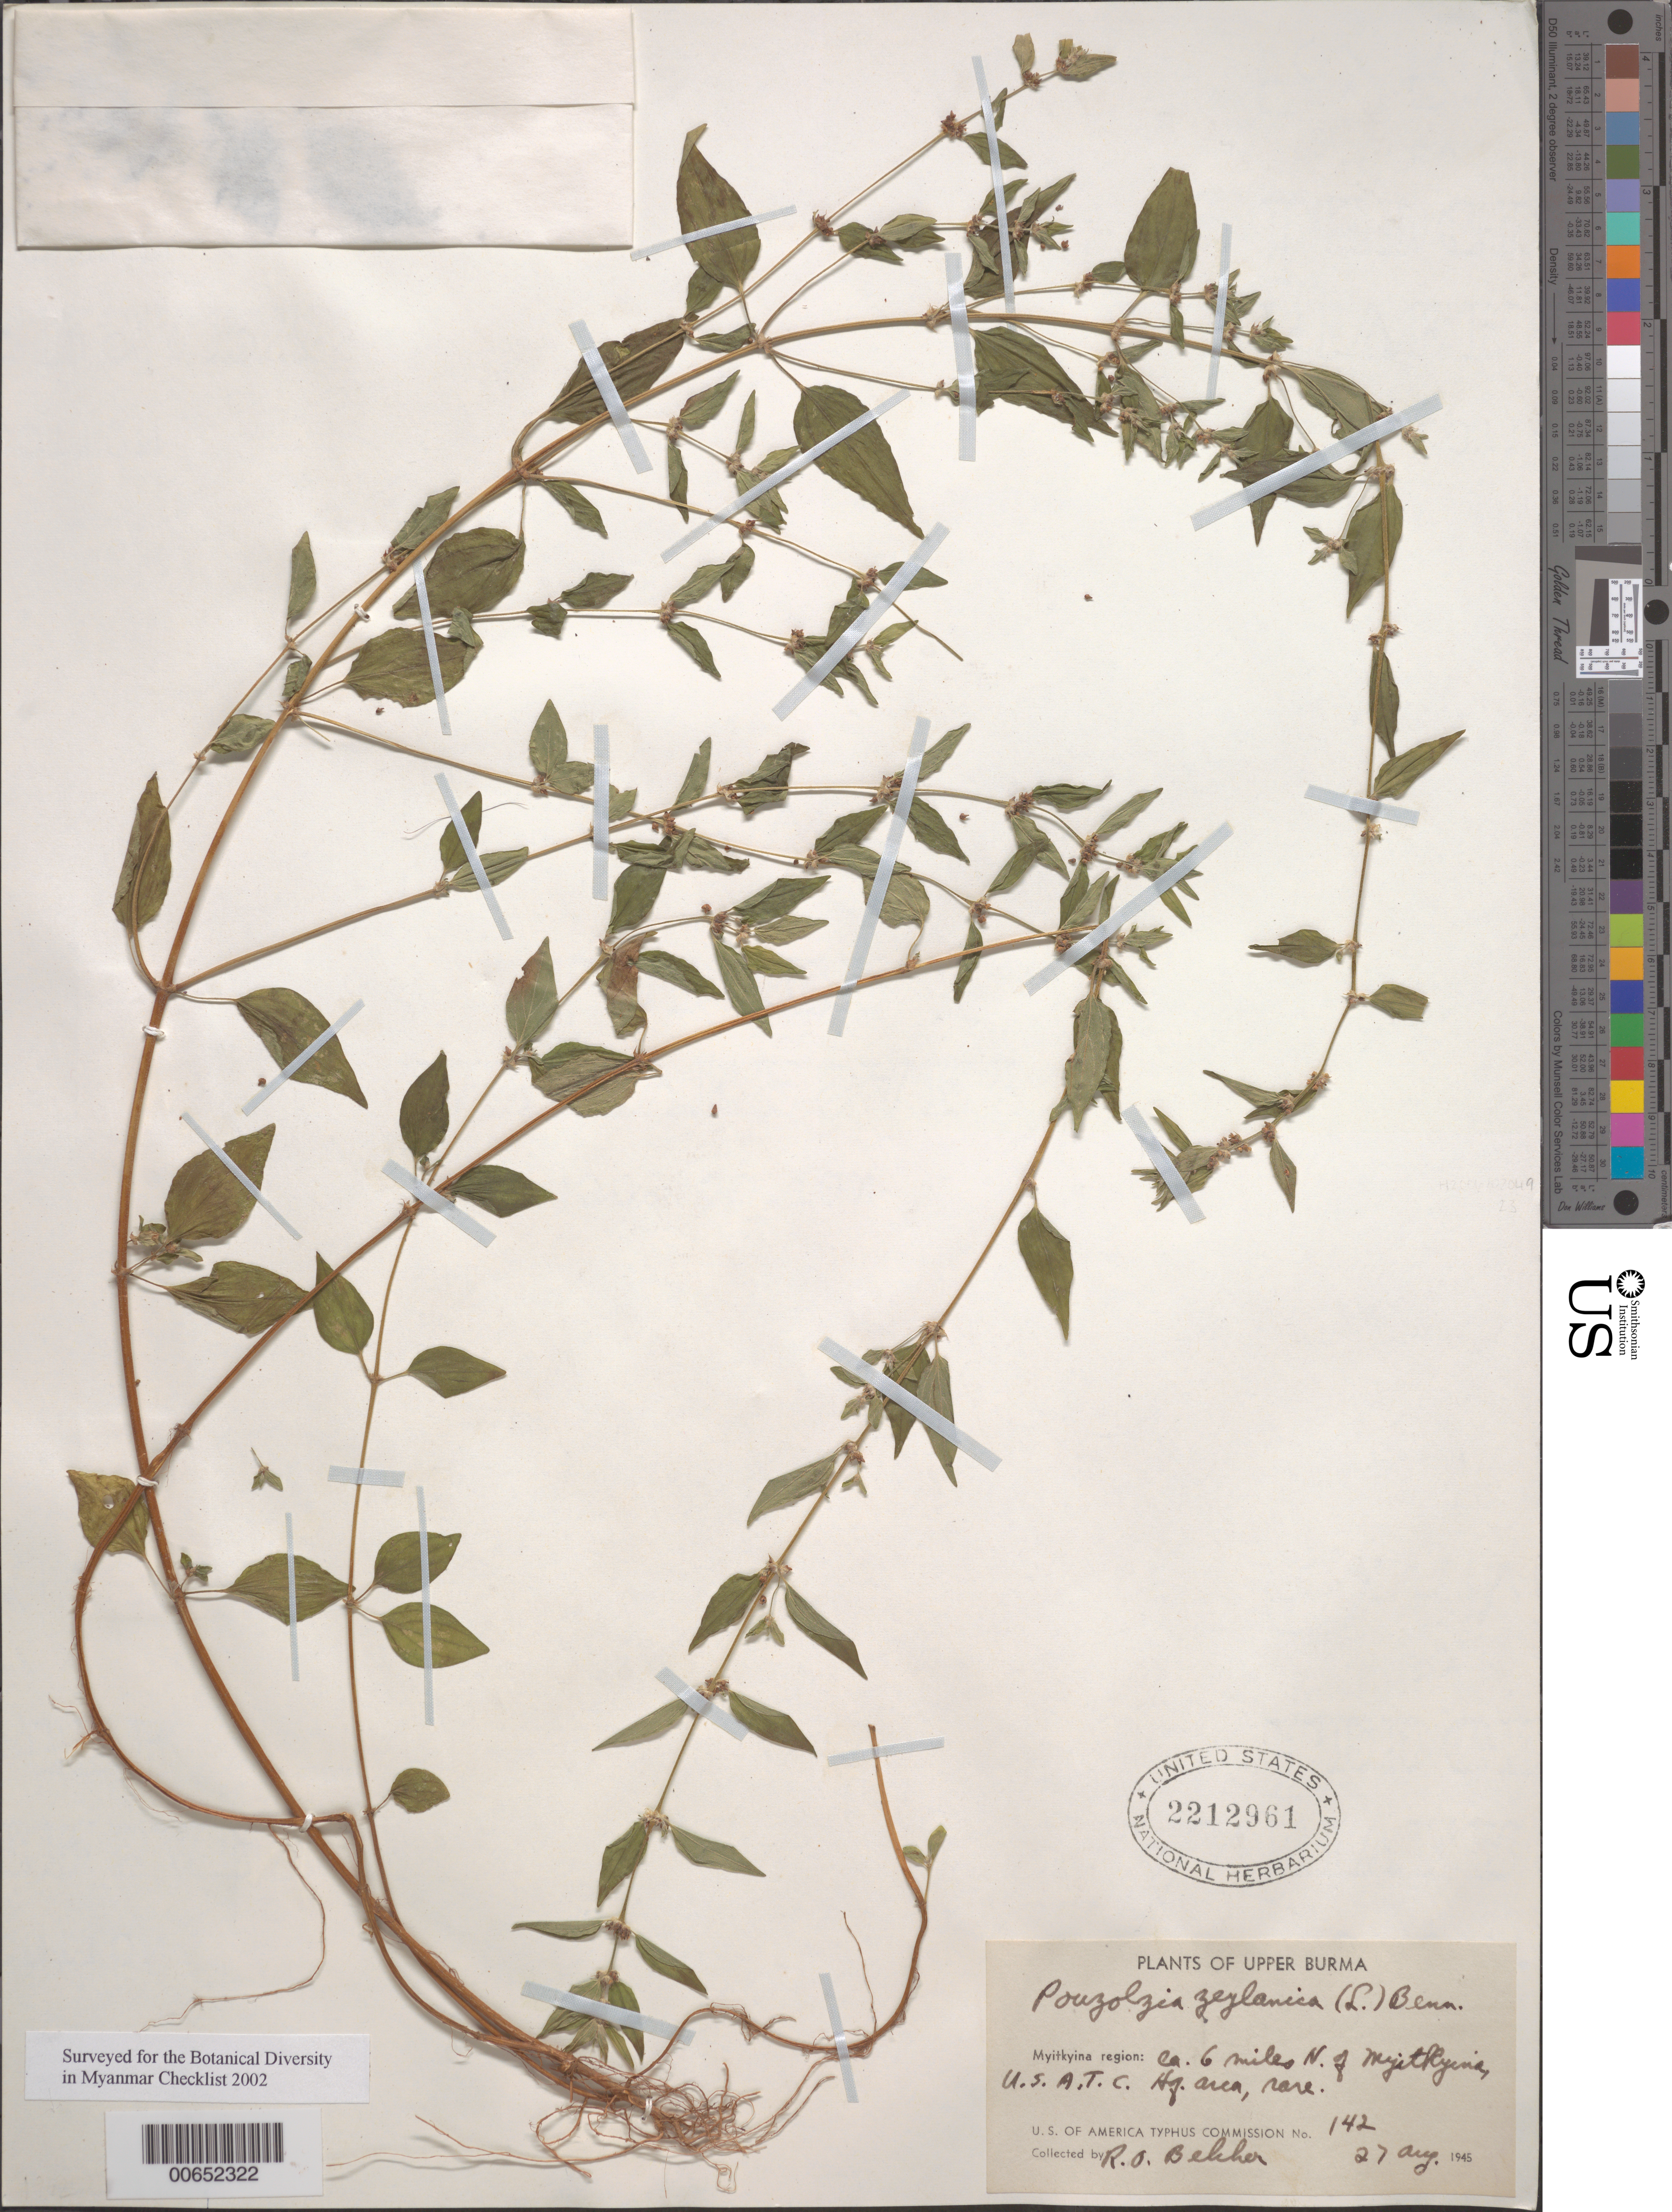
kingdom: Plantae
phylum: Tracheophyta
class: Magnoliopsida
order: Rosales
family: Urticaceae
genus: Pouzolzia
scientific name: Pouzolzia zeylanica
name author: (L.) Benn.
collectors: R. Belcher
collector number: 142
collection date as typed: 27 Aug 1945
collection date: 1945-08-27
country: Myanmar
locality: Myitkyina region, N of Myitkyina, USATC Hq area.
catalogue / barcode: US 2212961